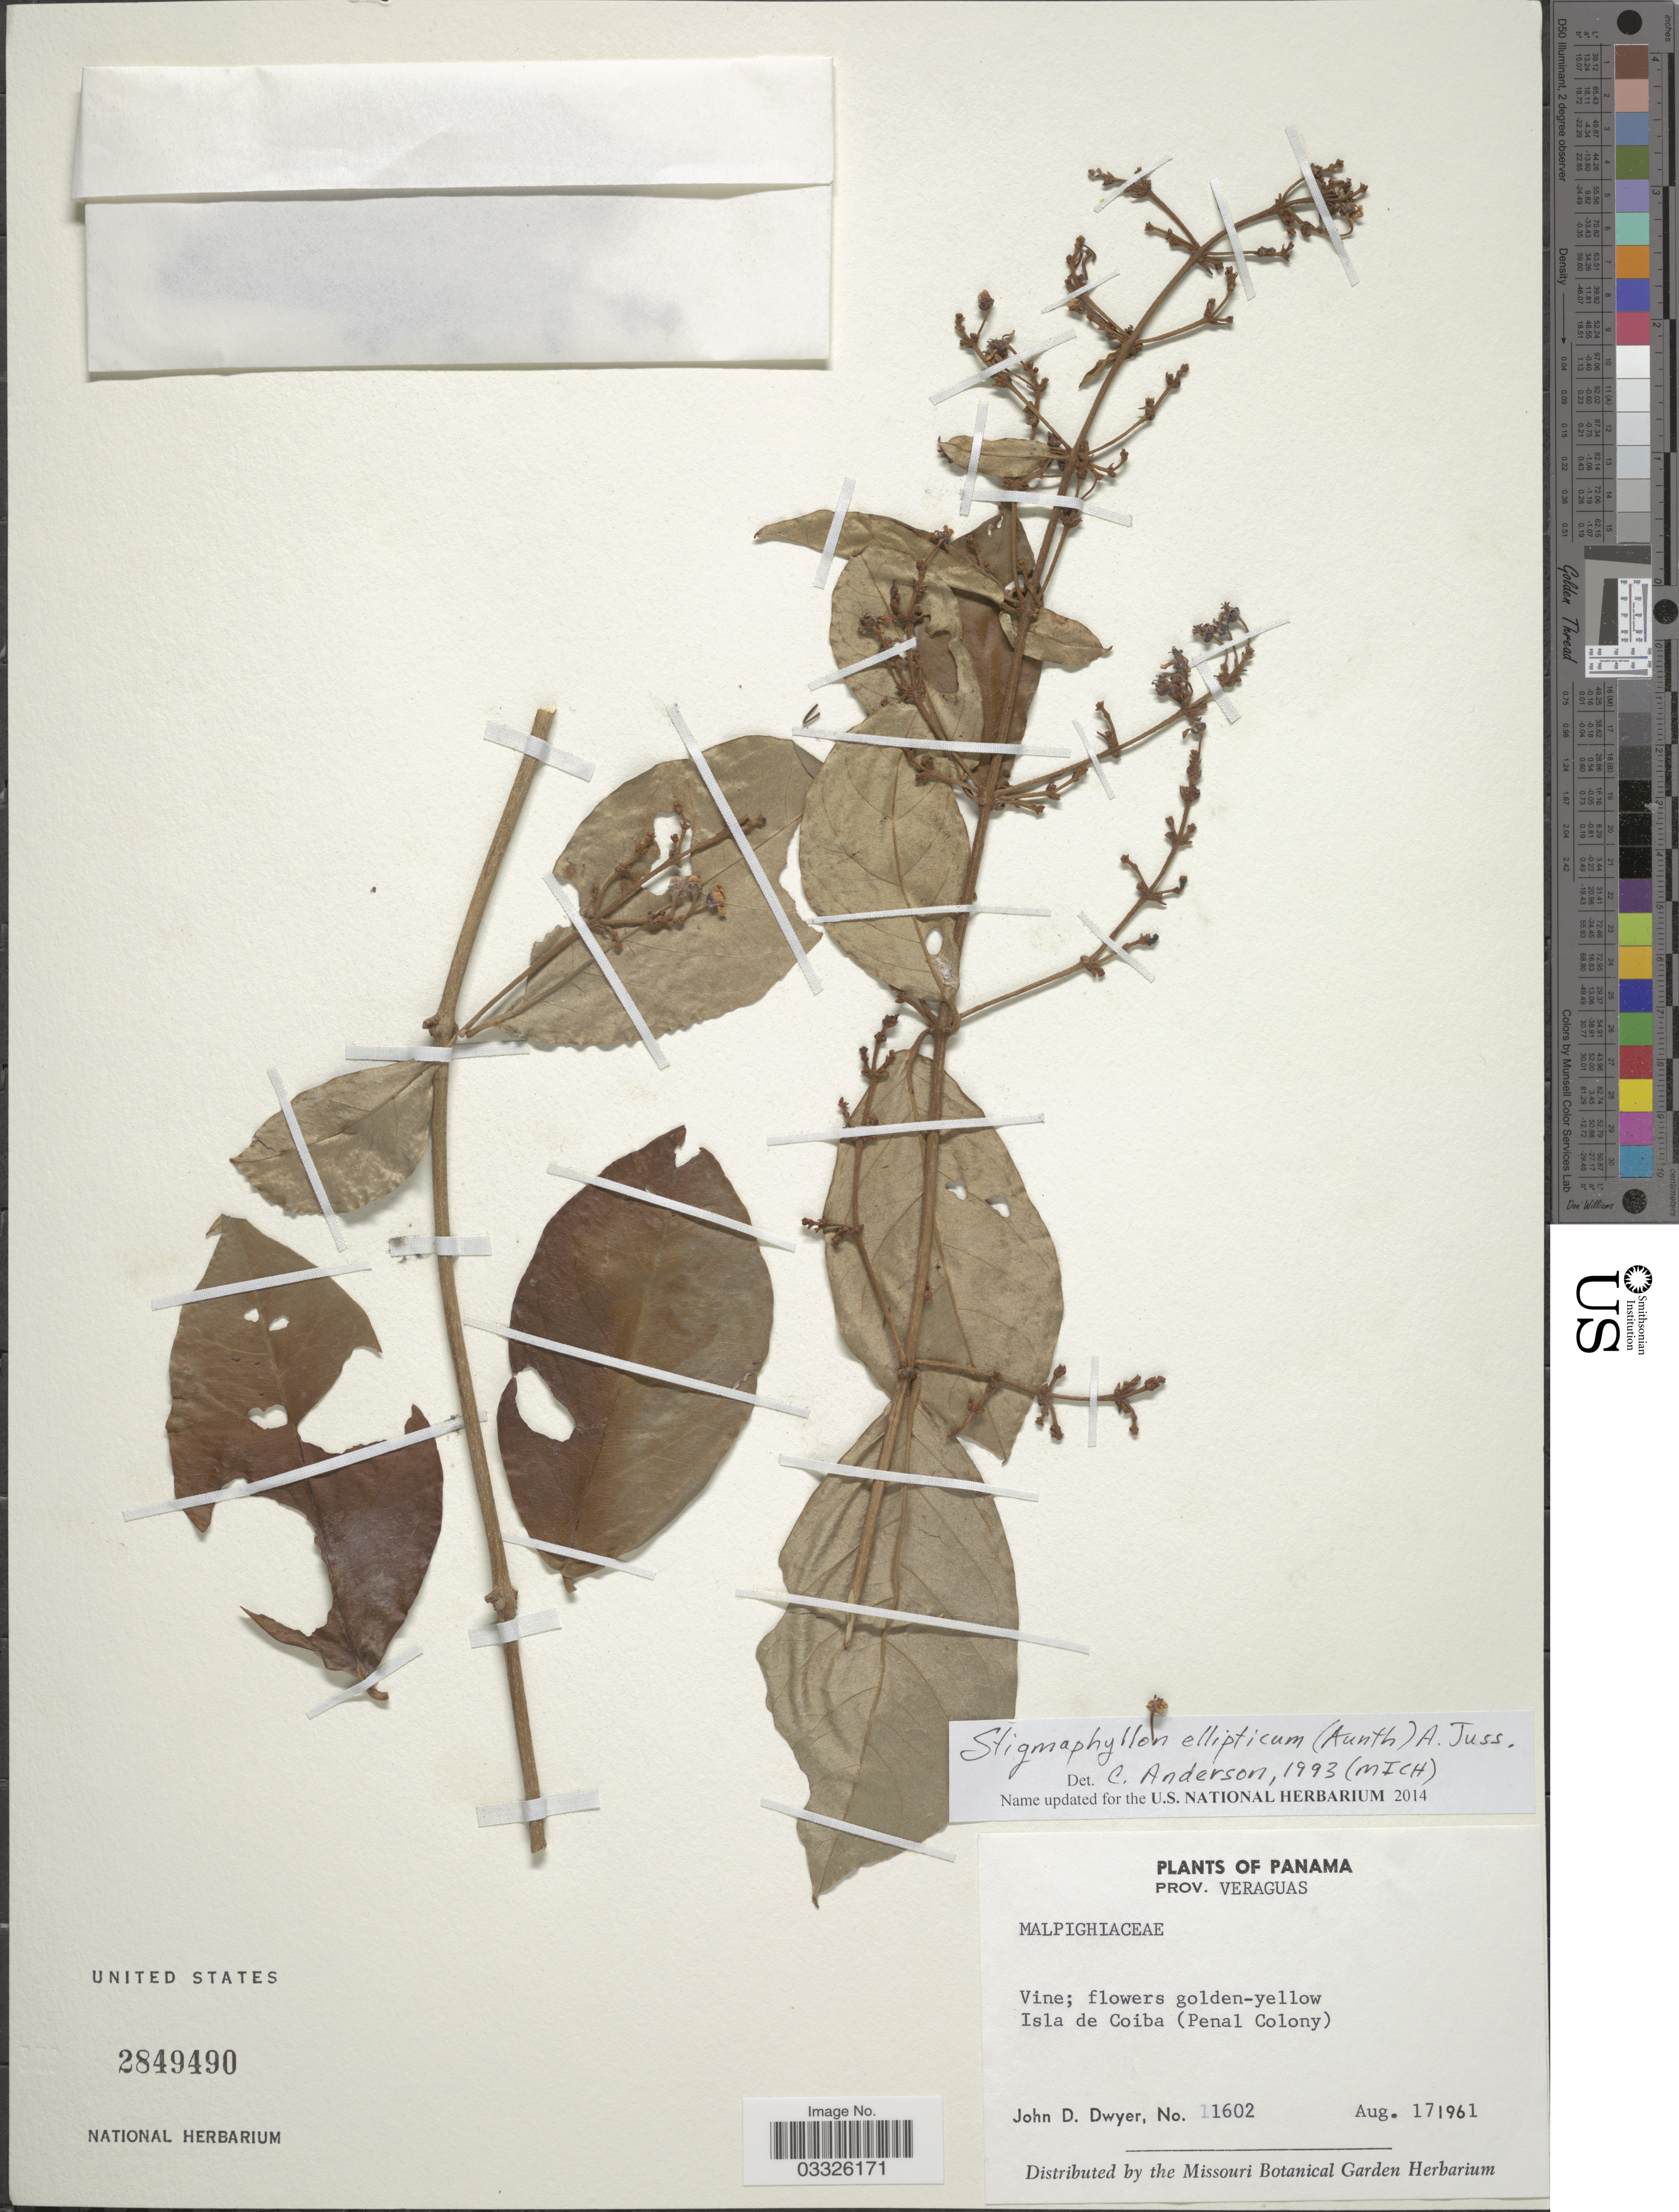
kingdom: Plantae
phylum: Tracheophyta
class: Magnoliopsida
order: Malpighiales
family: Malpighiaceae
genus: Stigmaphyllon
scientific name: Stigmaphyllon ellipticum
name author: (Kunth) A. Juss.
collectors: J. D. Dwyer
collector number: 11602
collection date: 1961-08-17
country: Panama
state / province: Veraguas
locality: Isla de Coiba (Penal Colony).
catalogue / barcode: US 2849490